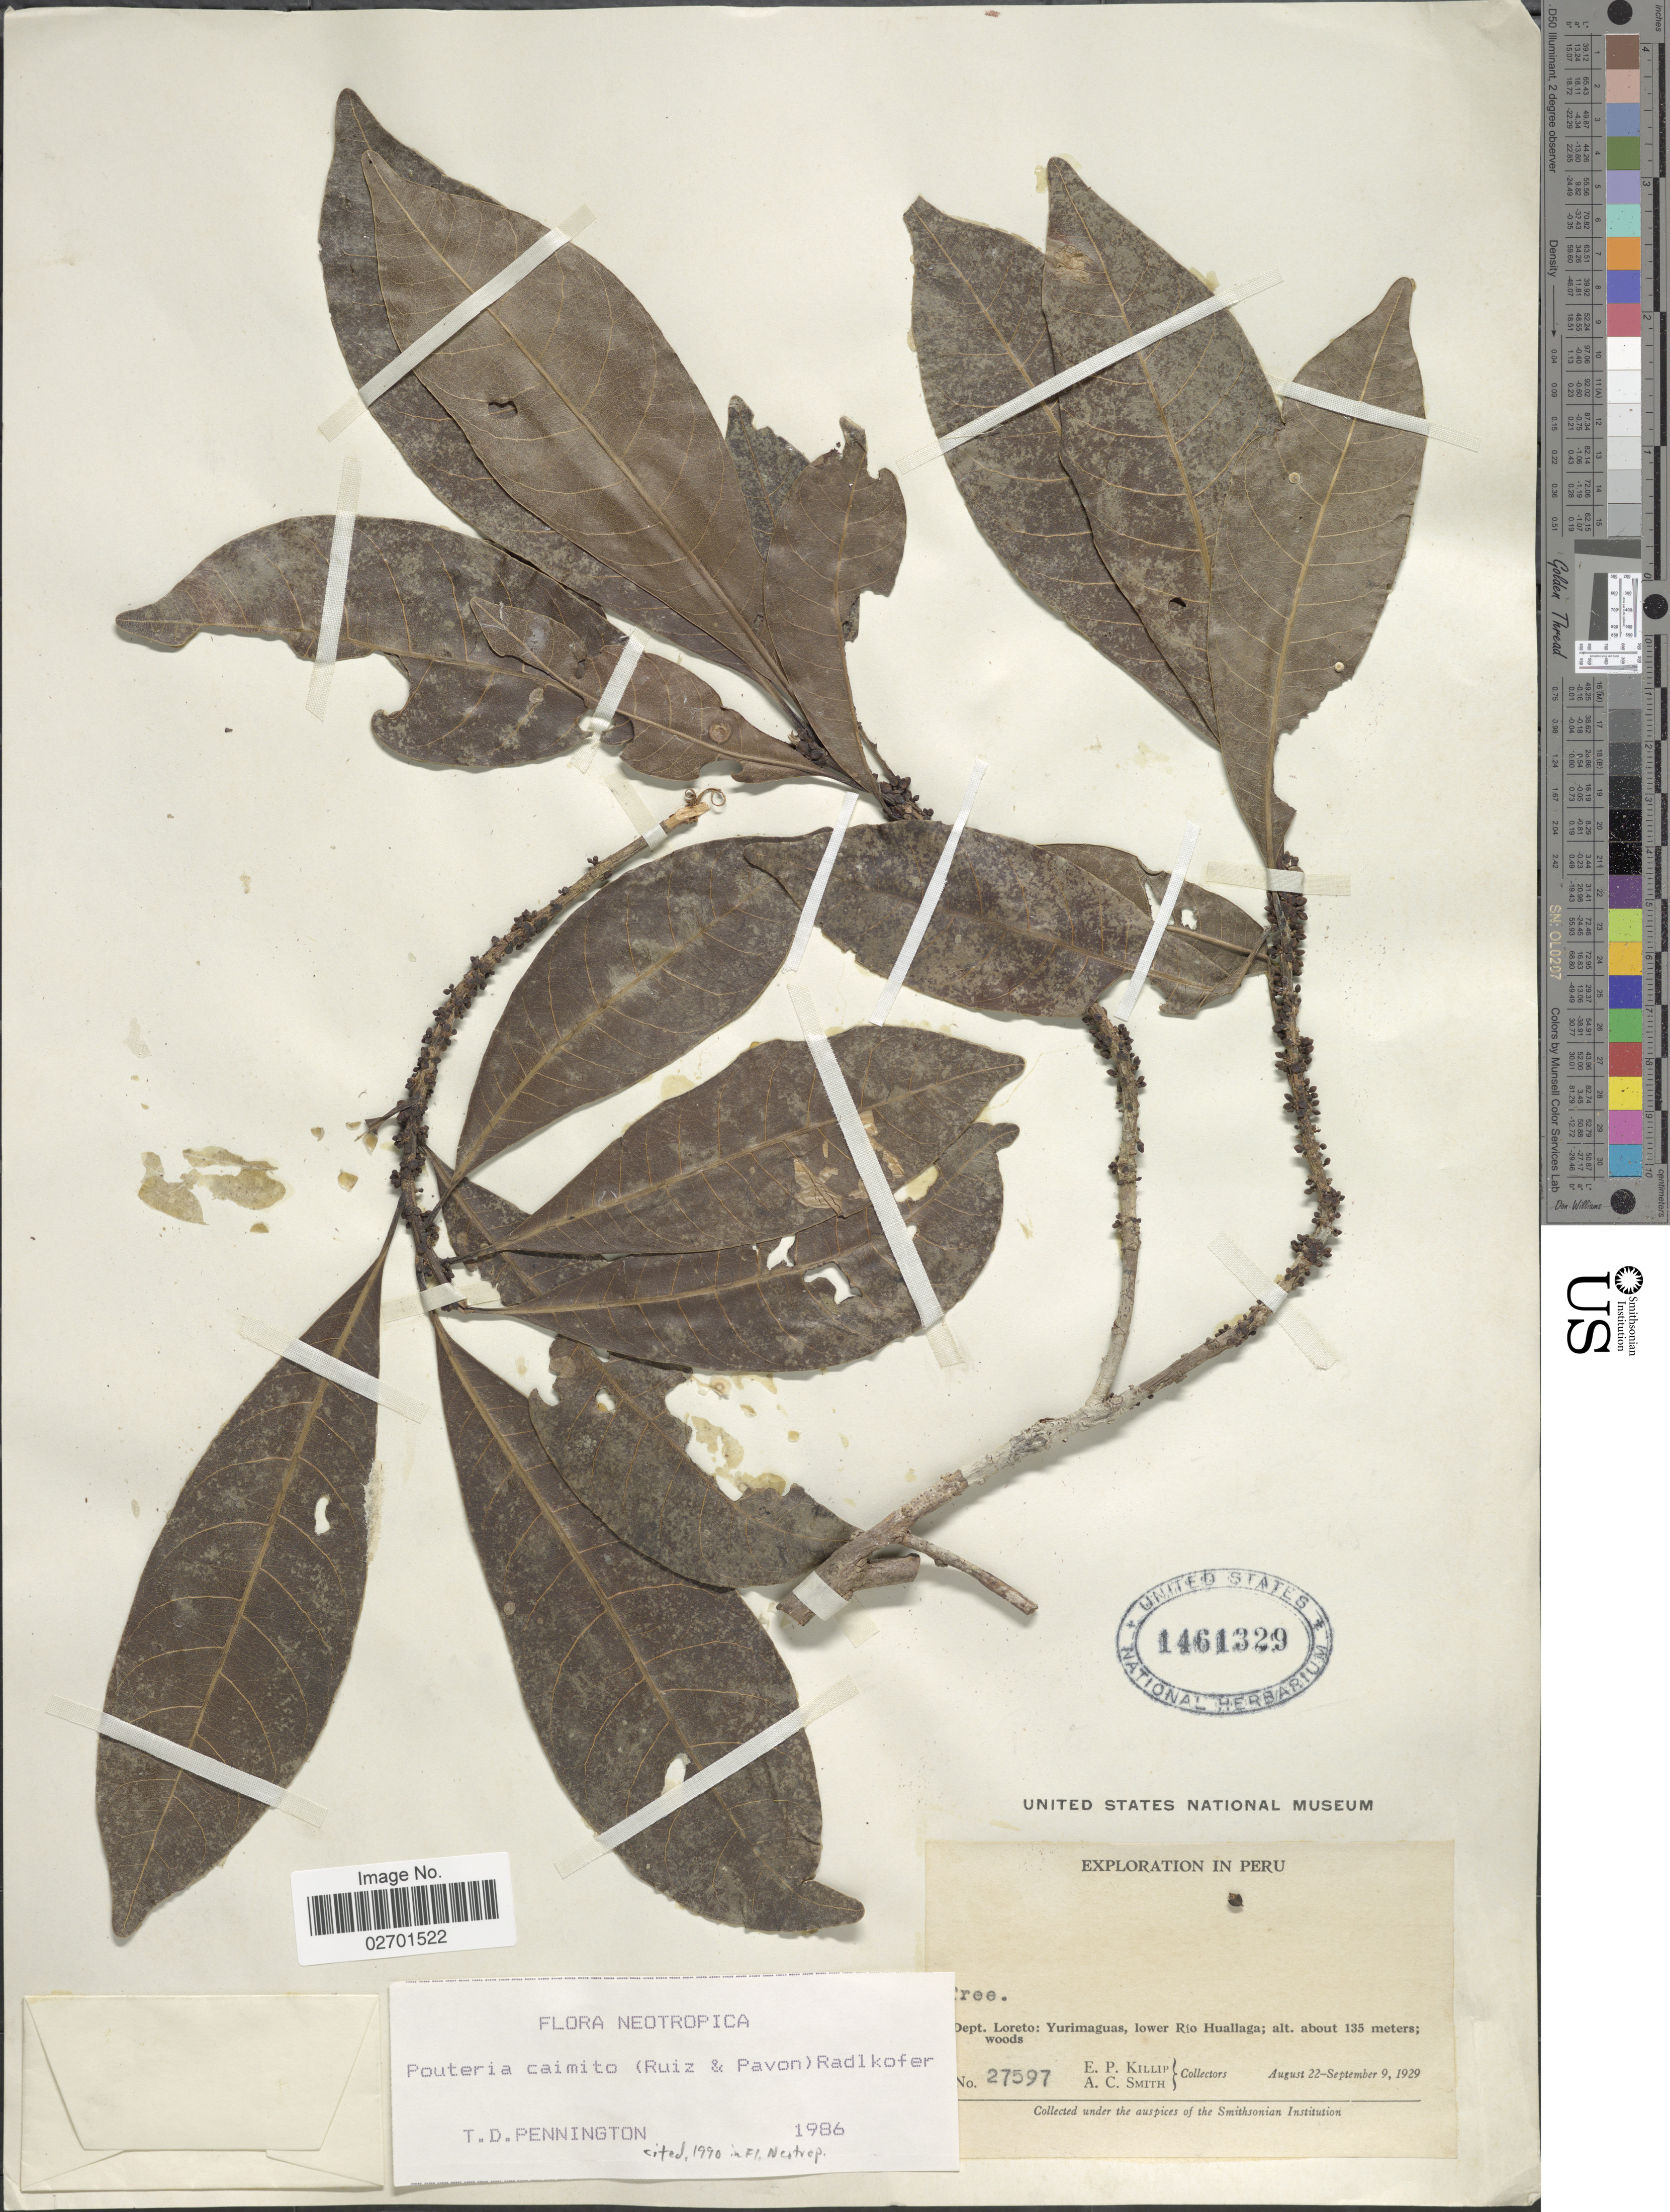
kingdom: Plantae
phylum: Tracheophyta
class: Magnoliopsida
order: Ericales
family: Sapotaceae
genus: Pouteria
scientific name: Pouteria caimito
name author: (Ruiz & Pav.) Radlk.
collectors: E. P. Killip & A. C. Smith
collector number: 27597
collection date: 1929-08-22/1929-09-09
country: Peru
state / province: Loreto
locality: Yurimaguas, lower Rio Huallaga.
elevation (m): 135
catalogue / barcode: US 1461329